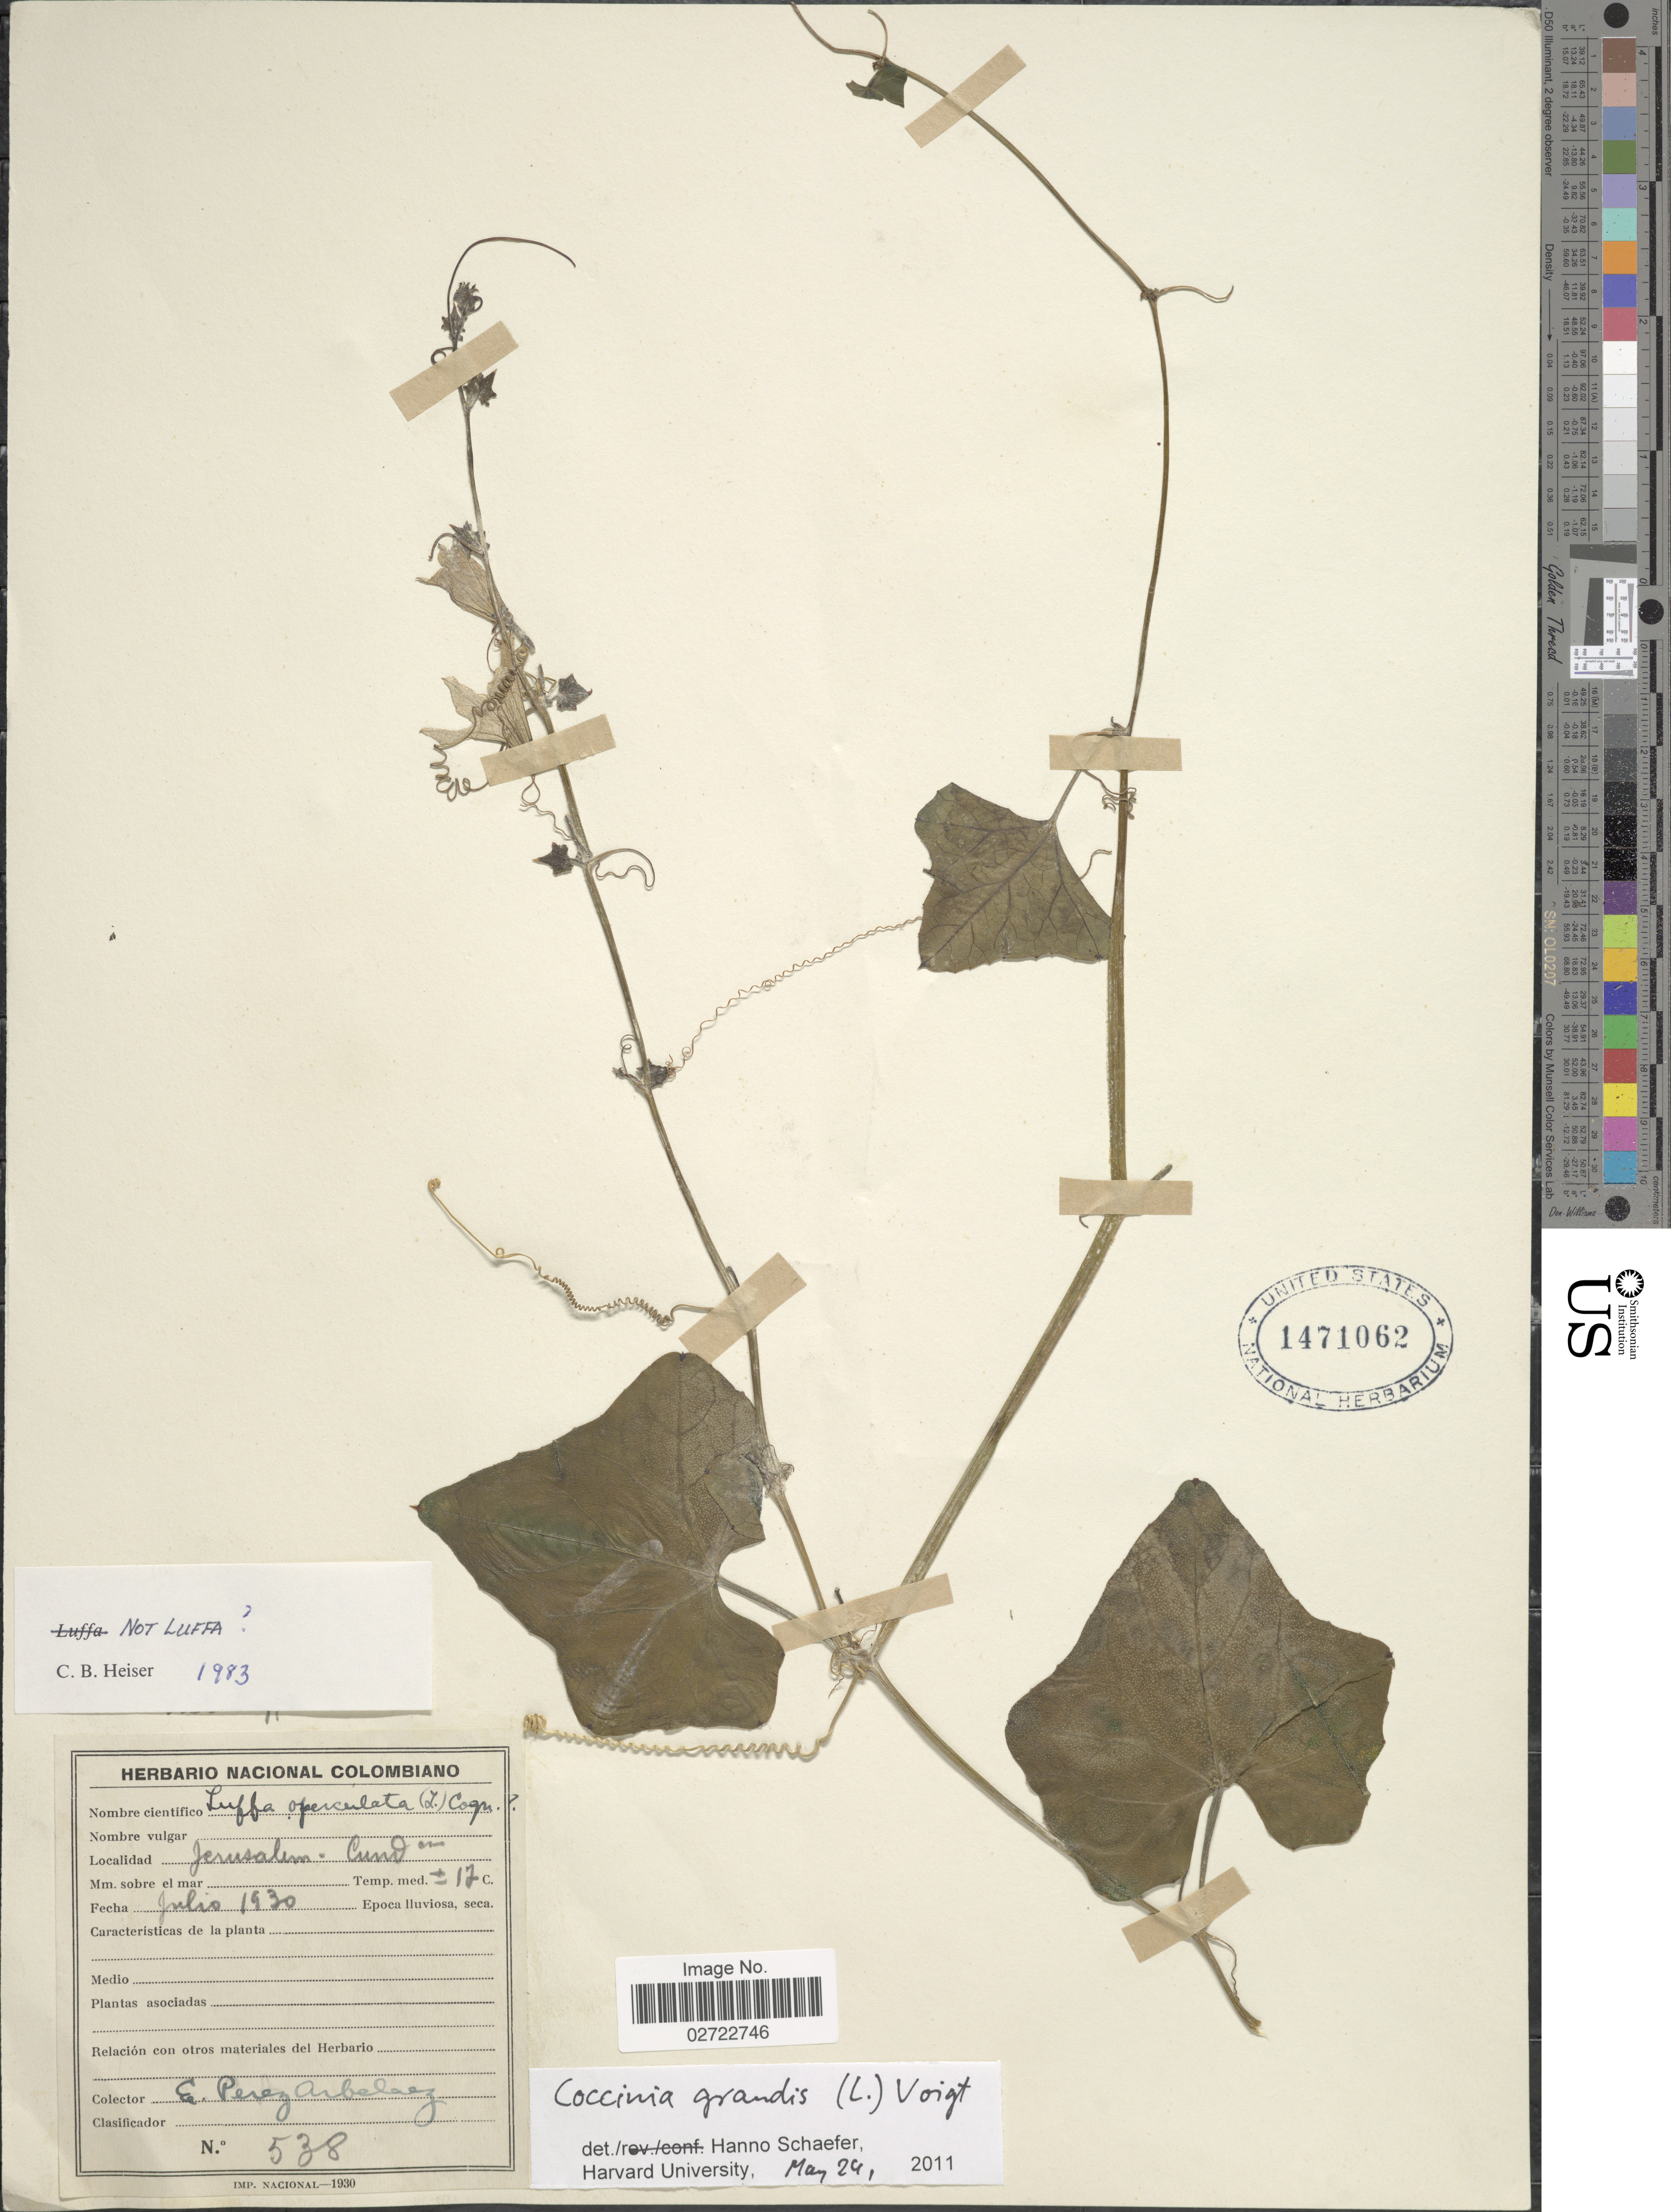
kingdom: Plantae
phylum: Tracheophyta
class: Magnoliopsida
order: Cucurbitales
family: Cucurbitaceae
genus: Coccinia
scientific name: Coccinia grandis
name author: (L.) Voigt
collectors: E. Pérez Arbeláez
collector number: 538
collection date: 1930-07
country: Israel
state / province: Jerusalem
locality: Cund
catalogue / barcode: US 1471062